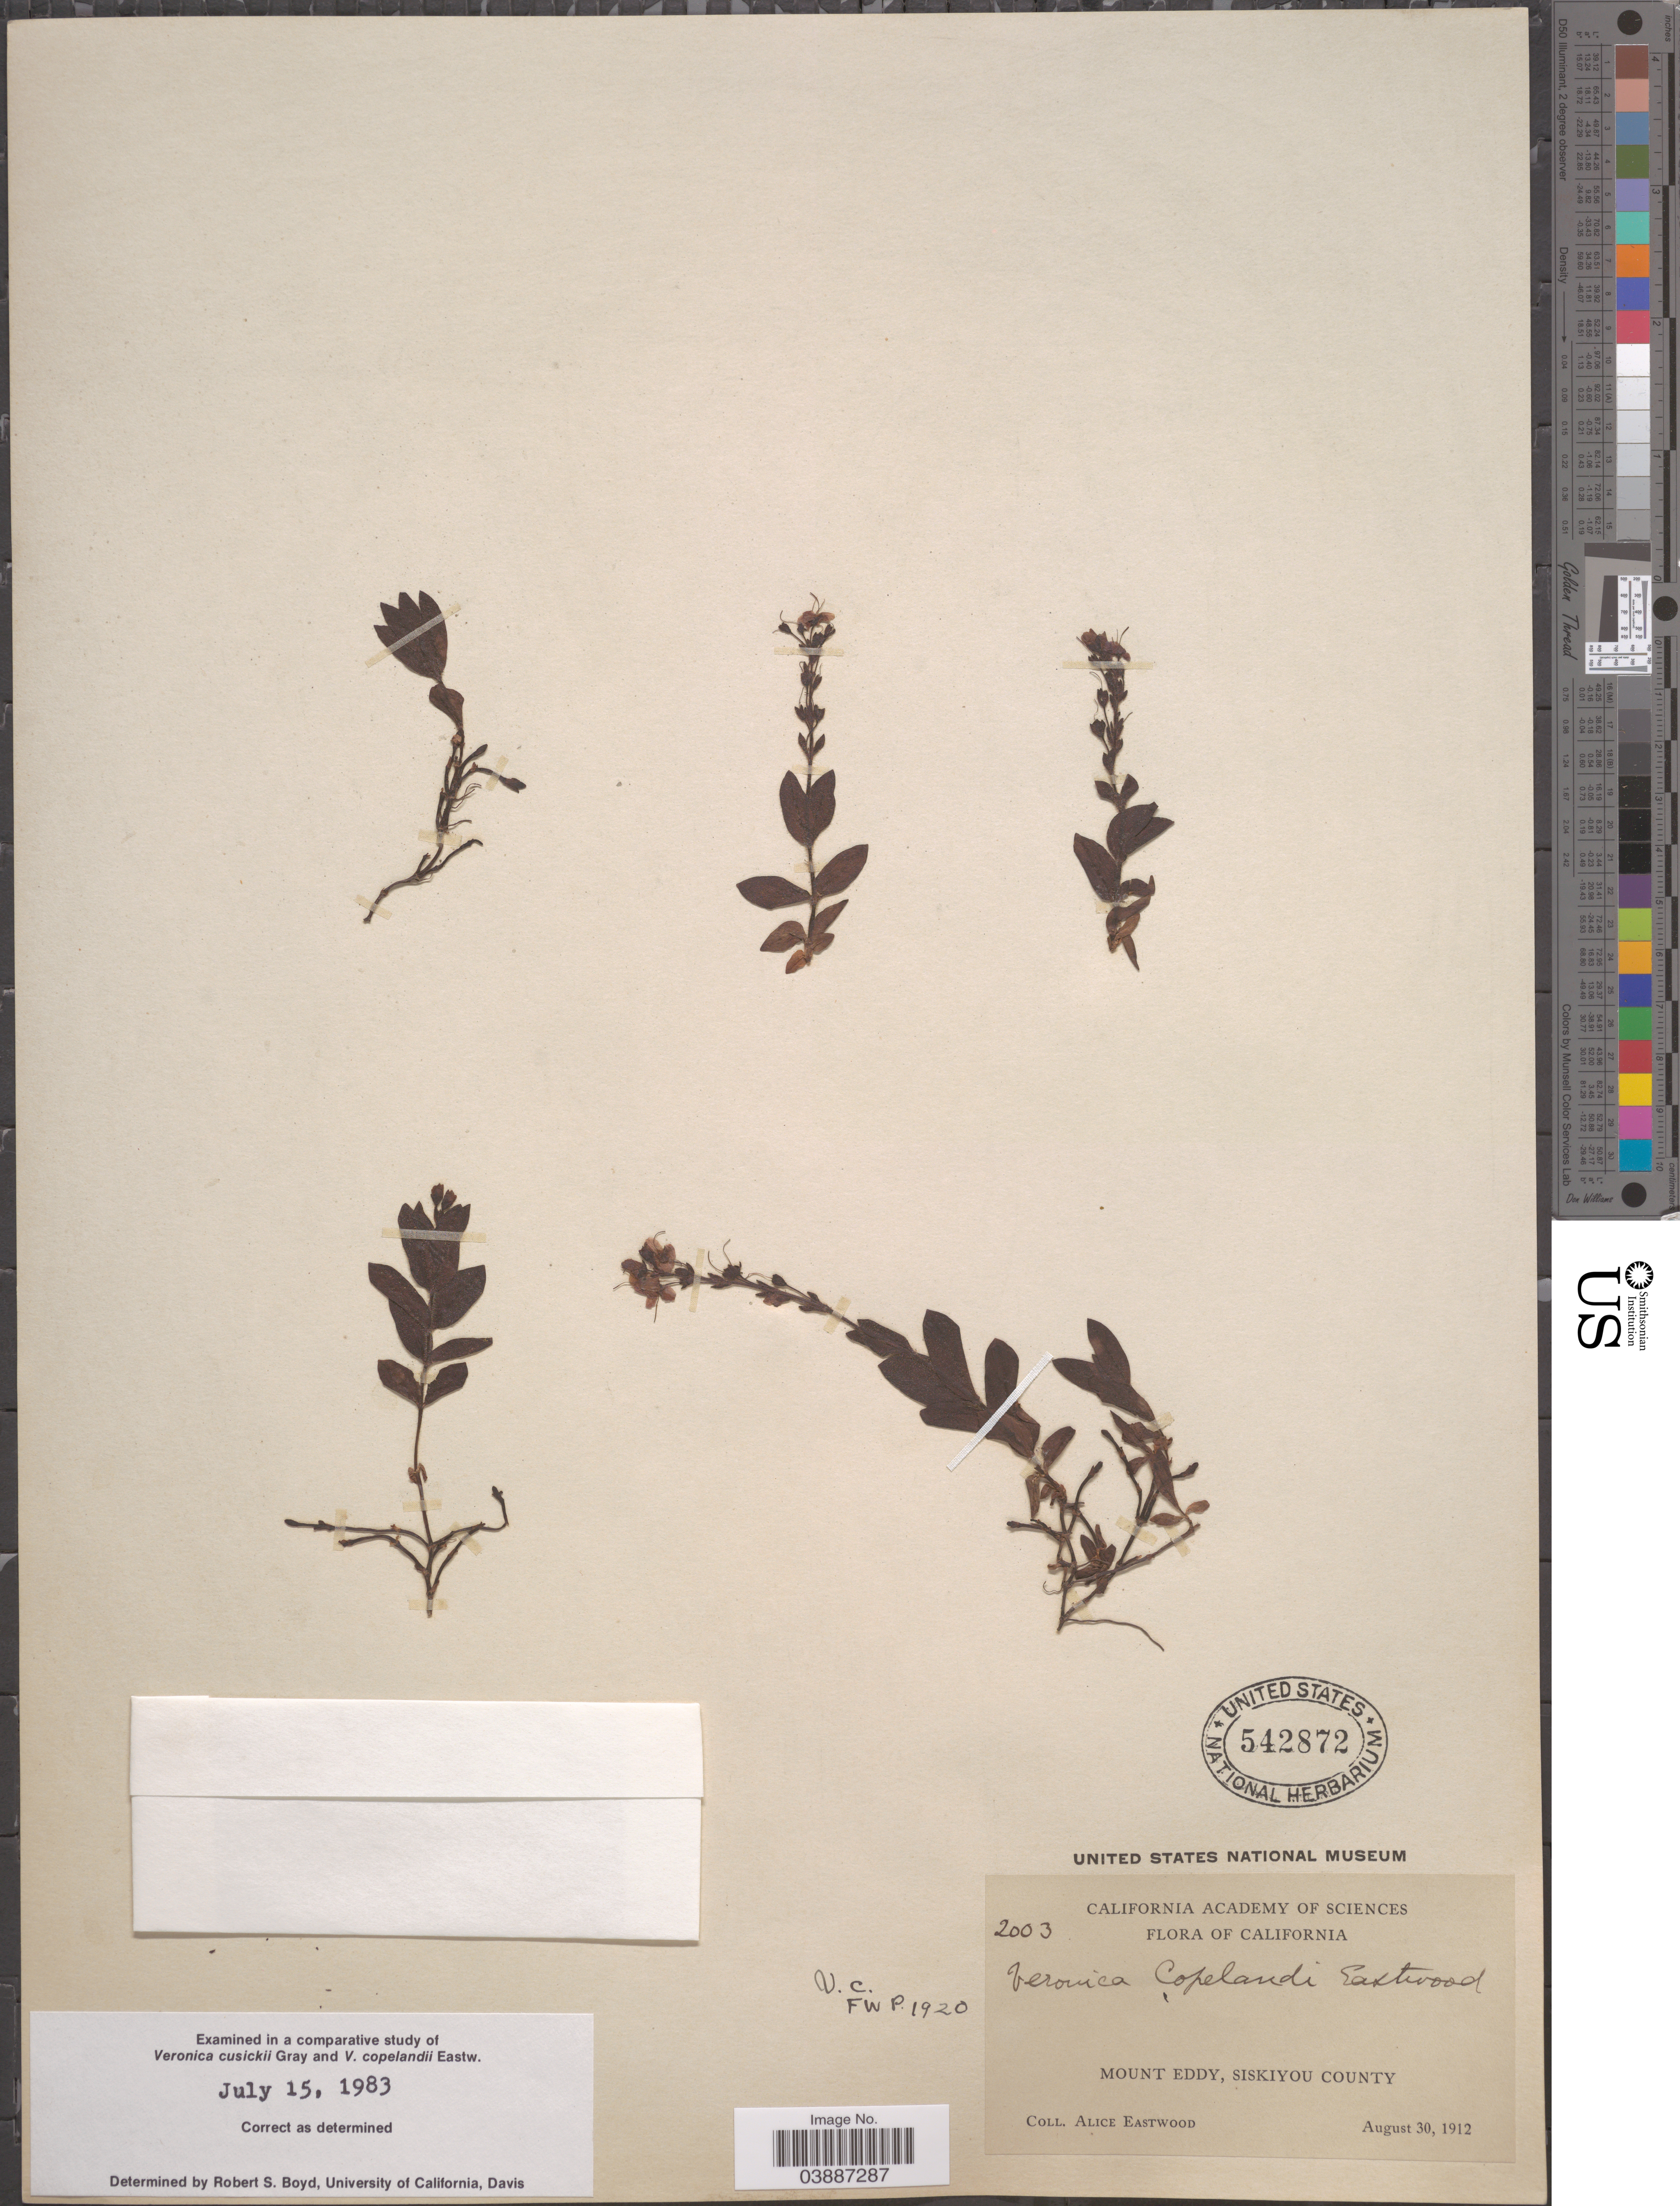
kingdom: Plantae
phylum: Tracheophyta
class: Magnoliopsida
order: Lamiales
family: Plantaginaceae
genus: Veronica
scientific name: Veronica copelandii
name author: Eastw.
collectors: A. Eastwood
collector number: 2003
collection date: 1912-08-30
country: United States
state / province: California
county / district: Siskiyou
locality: Mount Eddy, Siskiyou County.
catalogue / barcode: US 542872